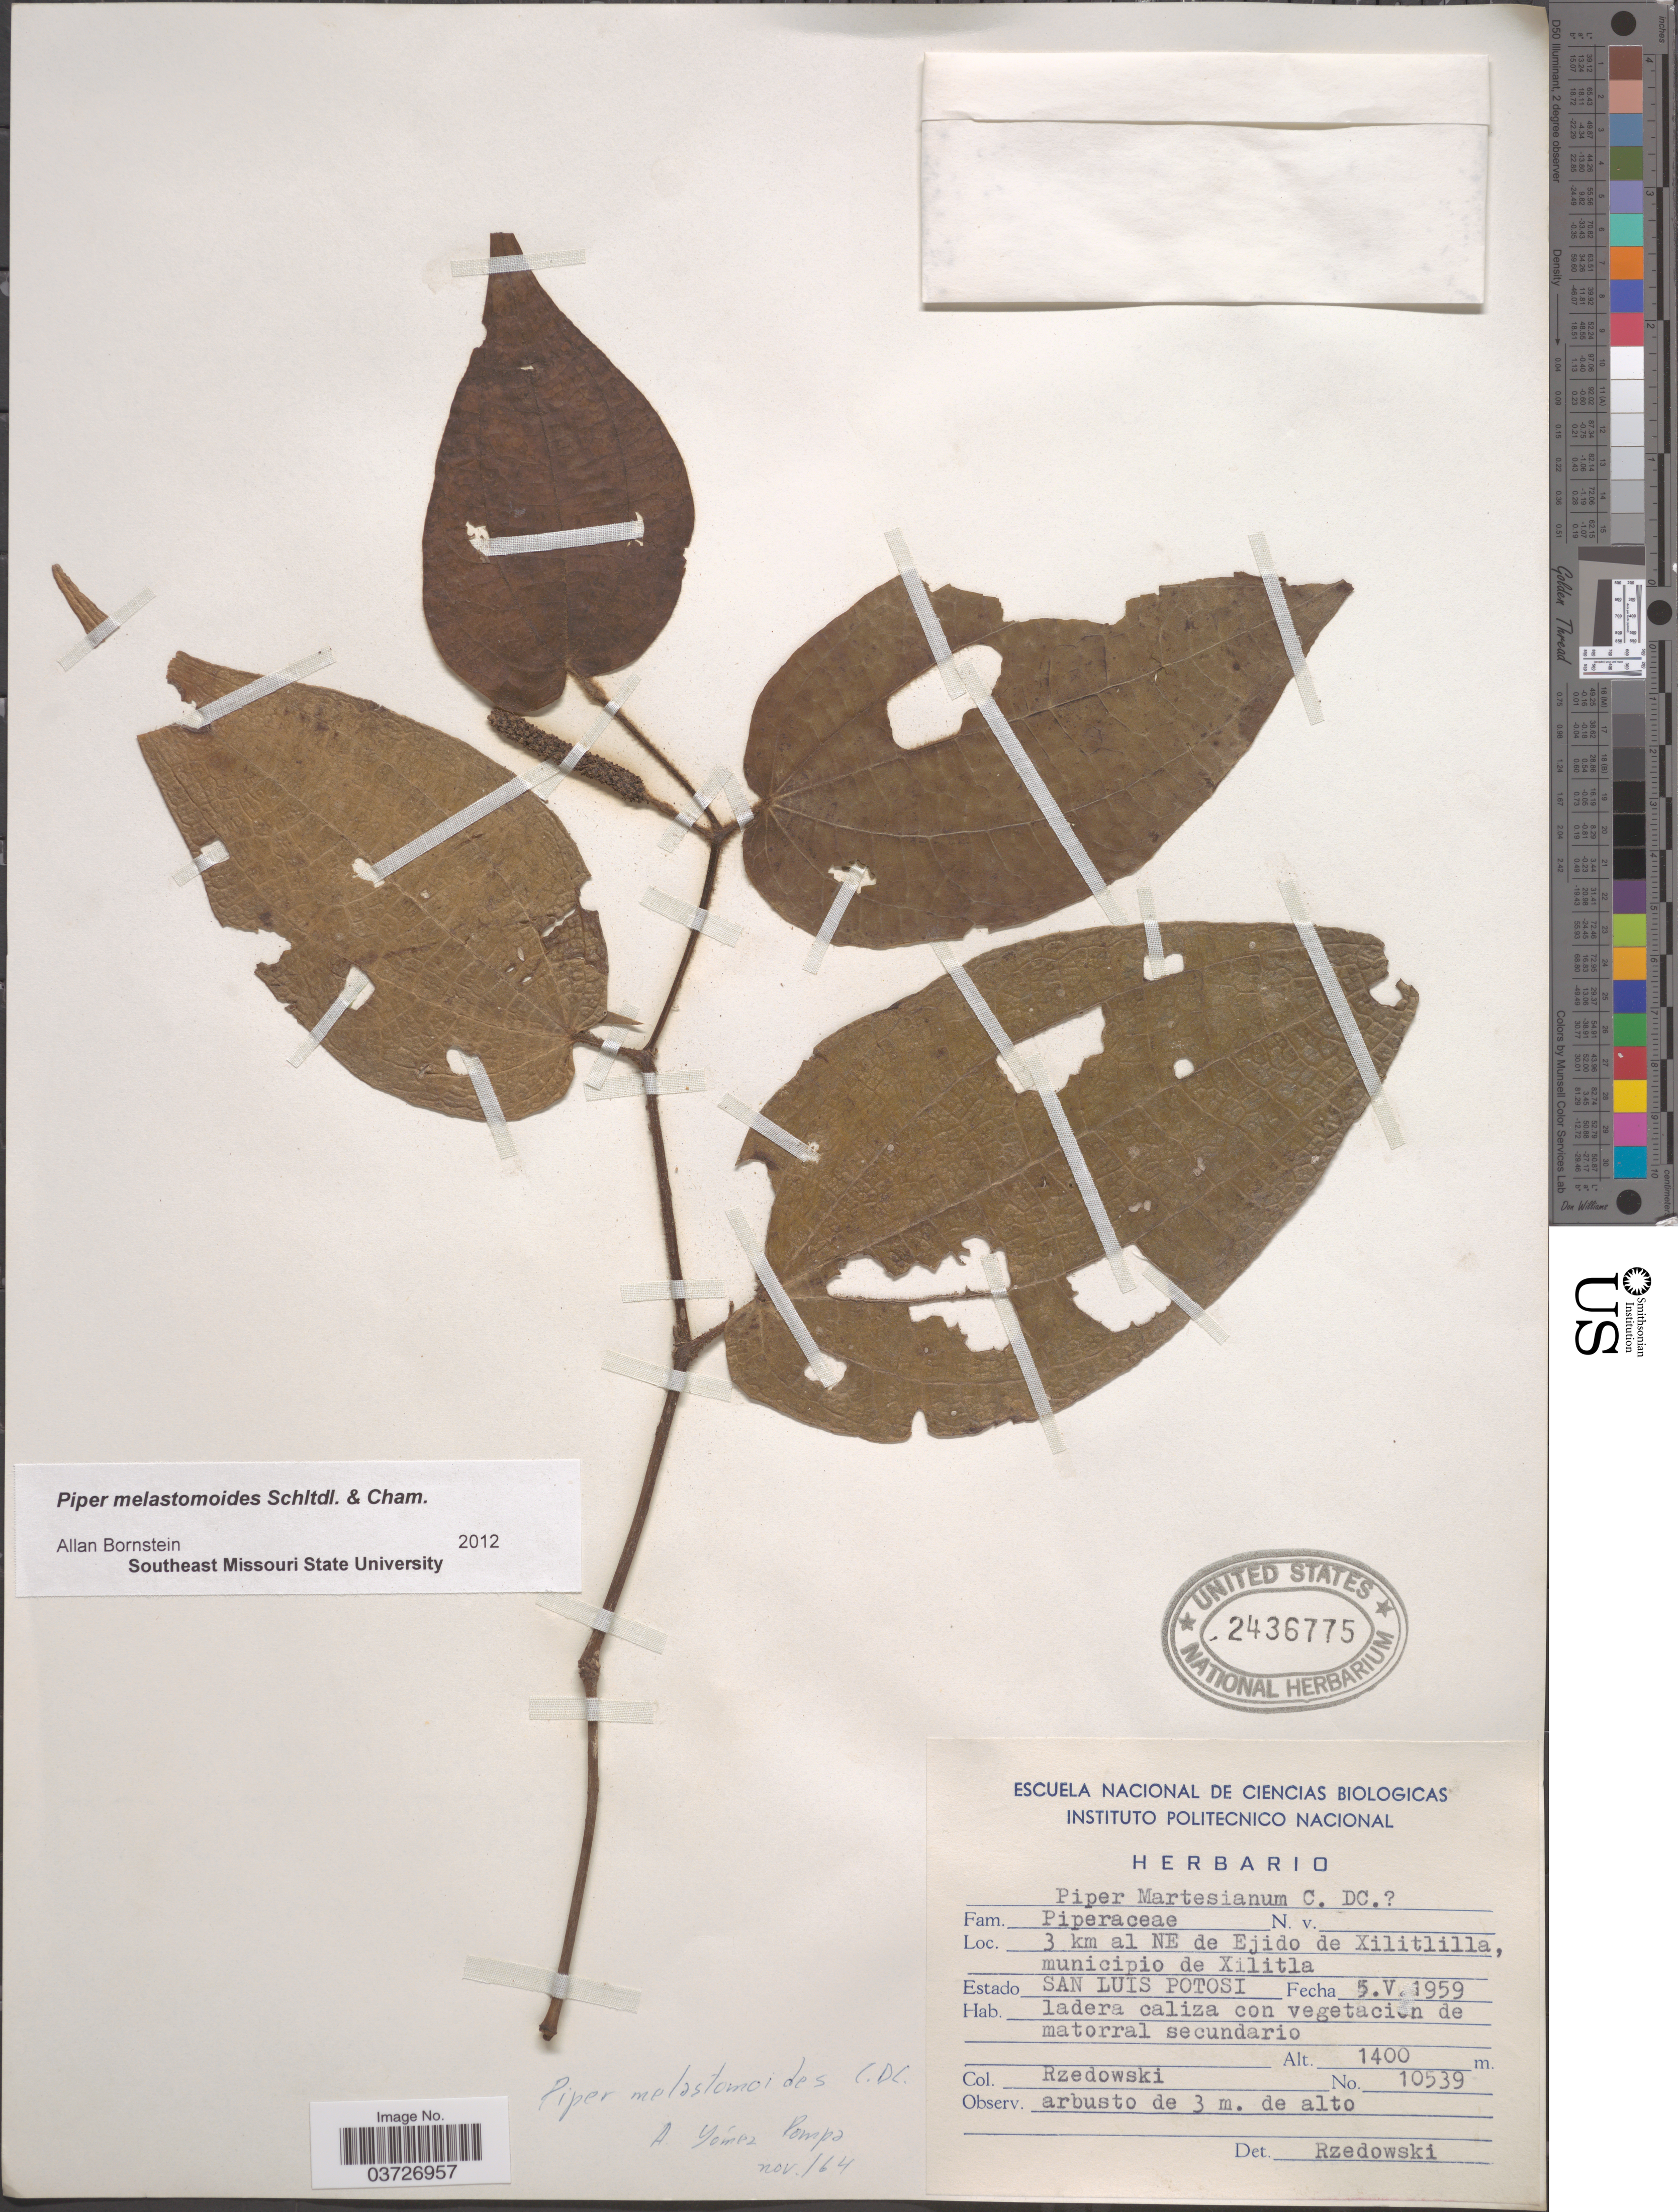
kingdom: Plantae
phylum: Tracheophyta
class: Magnoliopsida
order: Piperales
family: Piperaceae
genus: Piper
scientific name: Piper martensianum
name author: C. DC.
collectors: Rzedowski, --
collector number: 10539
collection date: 1959-05-05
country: Mexico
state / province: San Luis Potosí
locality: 3 km al NE de Ejido de Xilitlilla, municipio de Xilitla.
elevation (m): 1400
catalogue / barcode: US 2436775